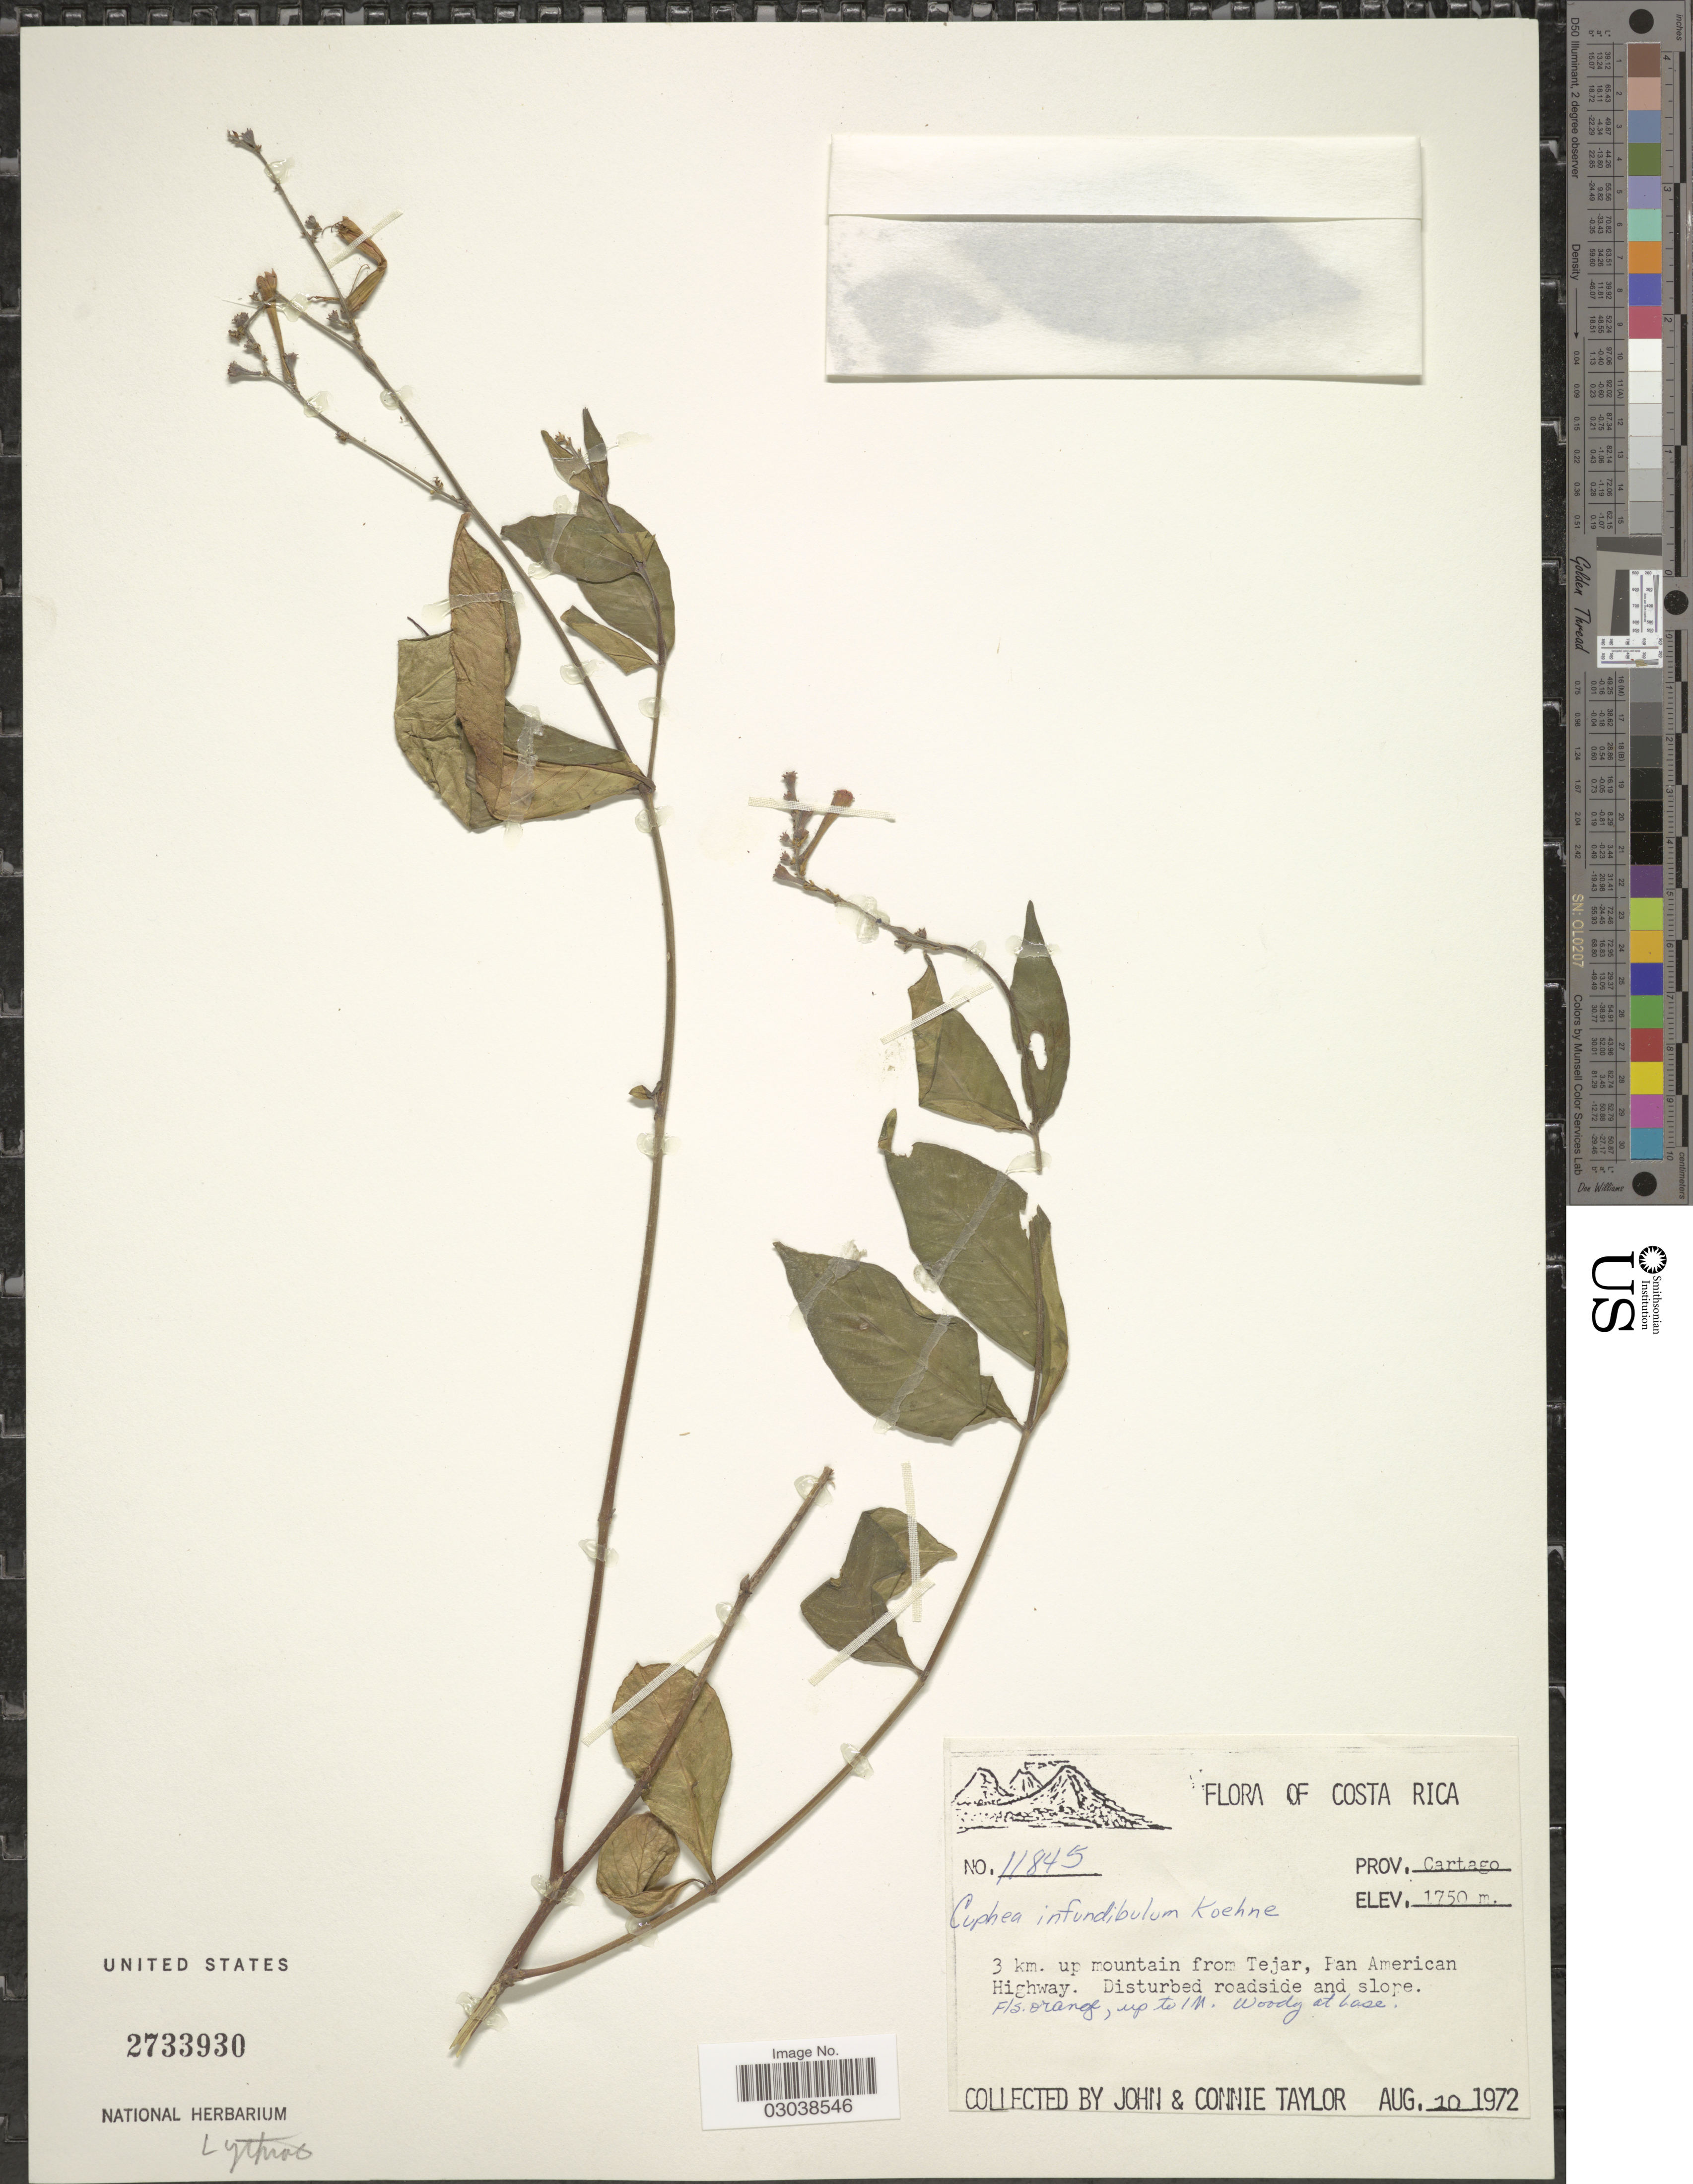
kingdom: Plantae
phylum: Tracheophyta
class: Magnoliopsida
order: Myrtales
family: Lythraceae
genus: Cuphea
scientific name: Cuphea infundibulum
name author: Koehne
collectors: J. Taylor & C. Taylor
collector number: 11845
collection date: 1972-08-10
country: Costa Rica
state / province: Cartago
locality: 3 km. up mountain from Tejar, Pan American Highway.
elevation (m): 1750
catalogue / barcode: US 2733930